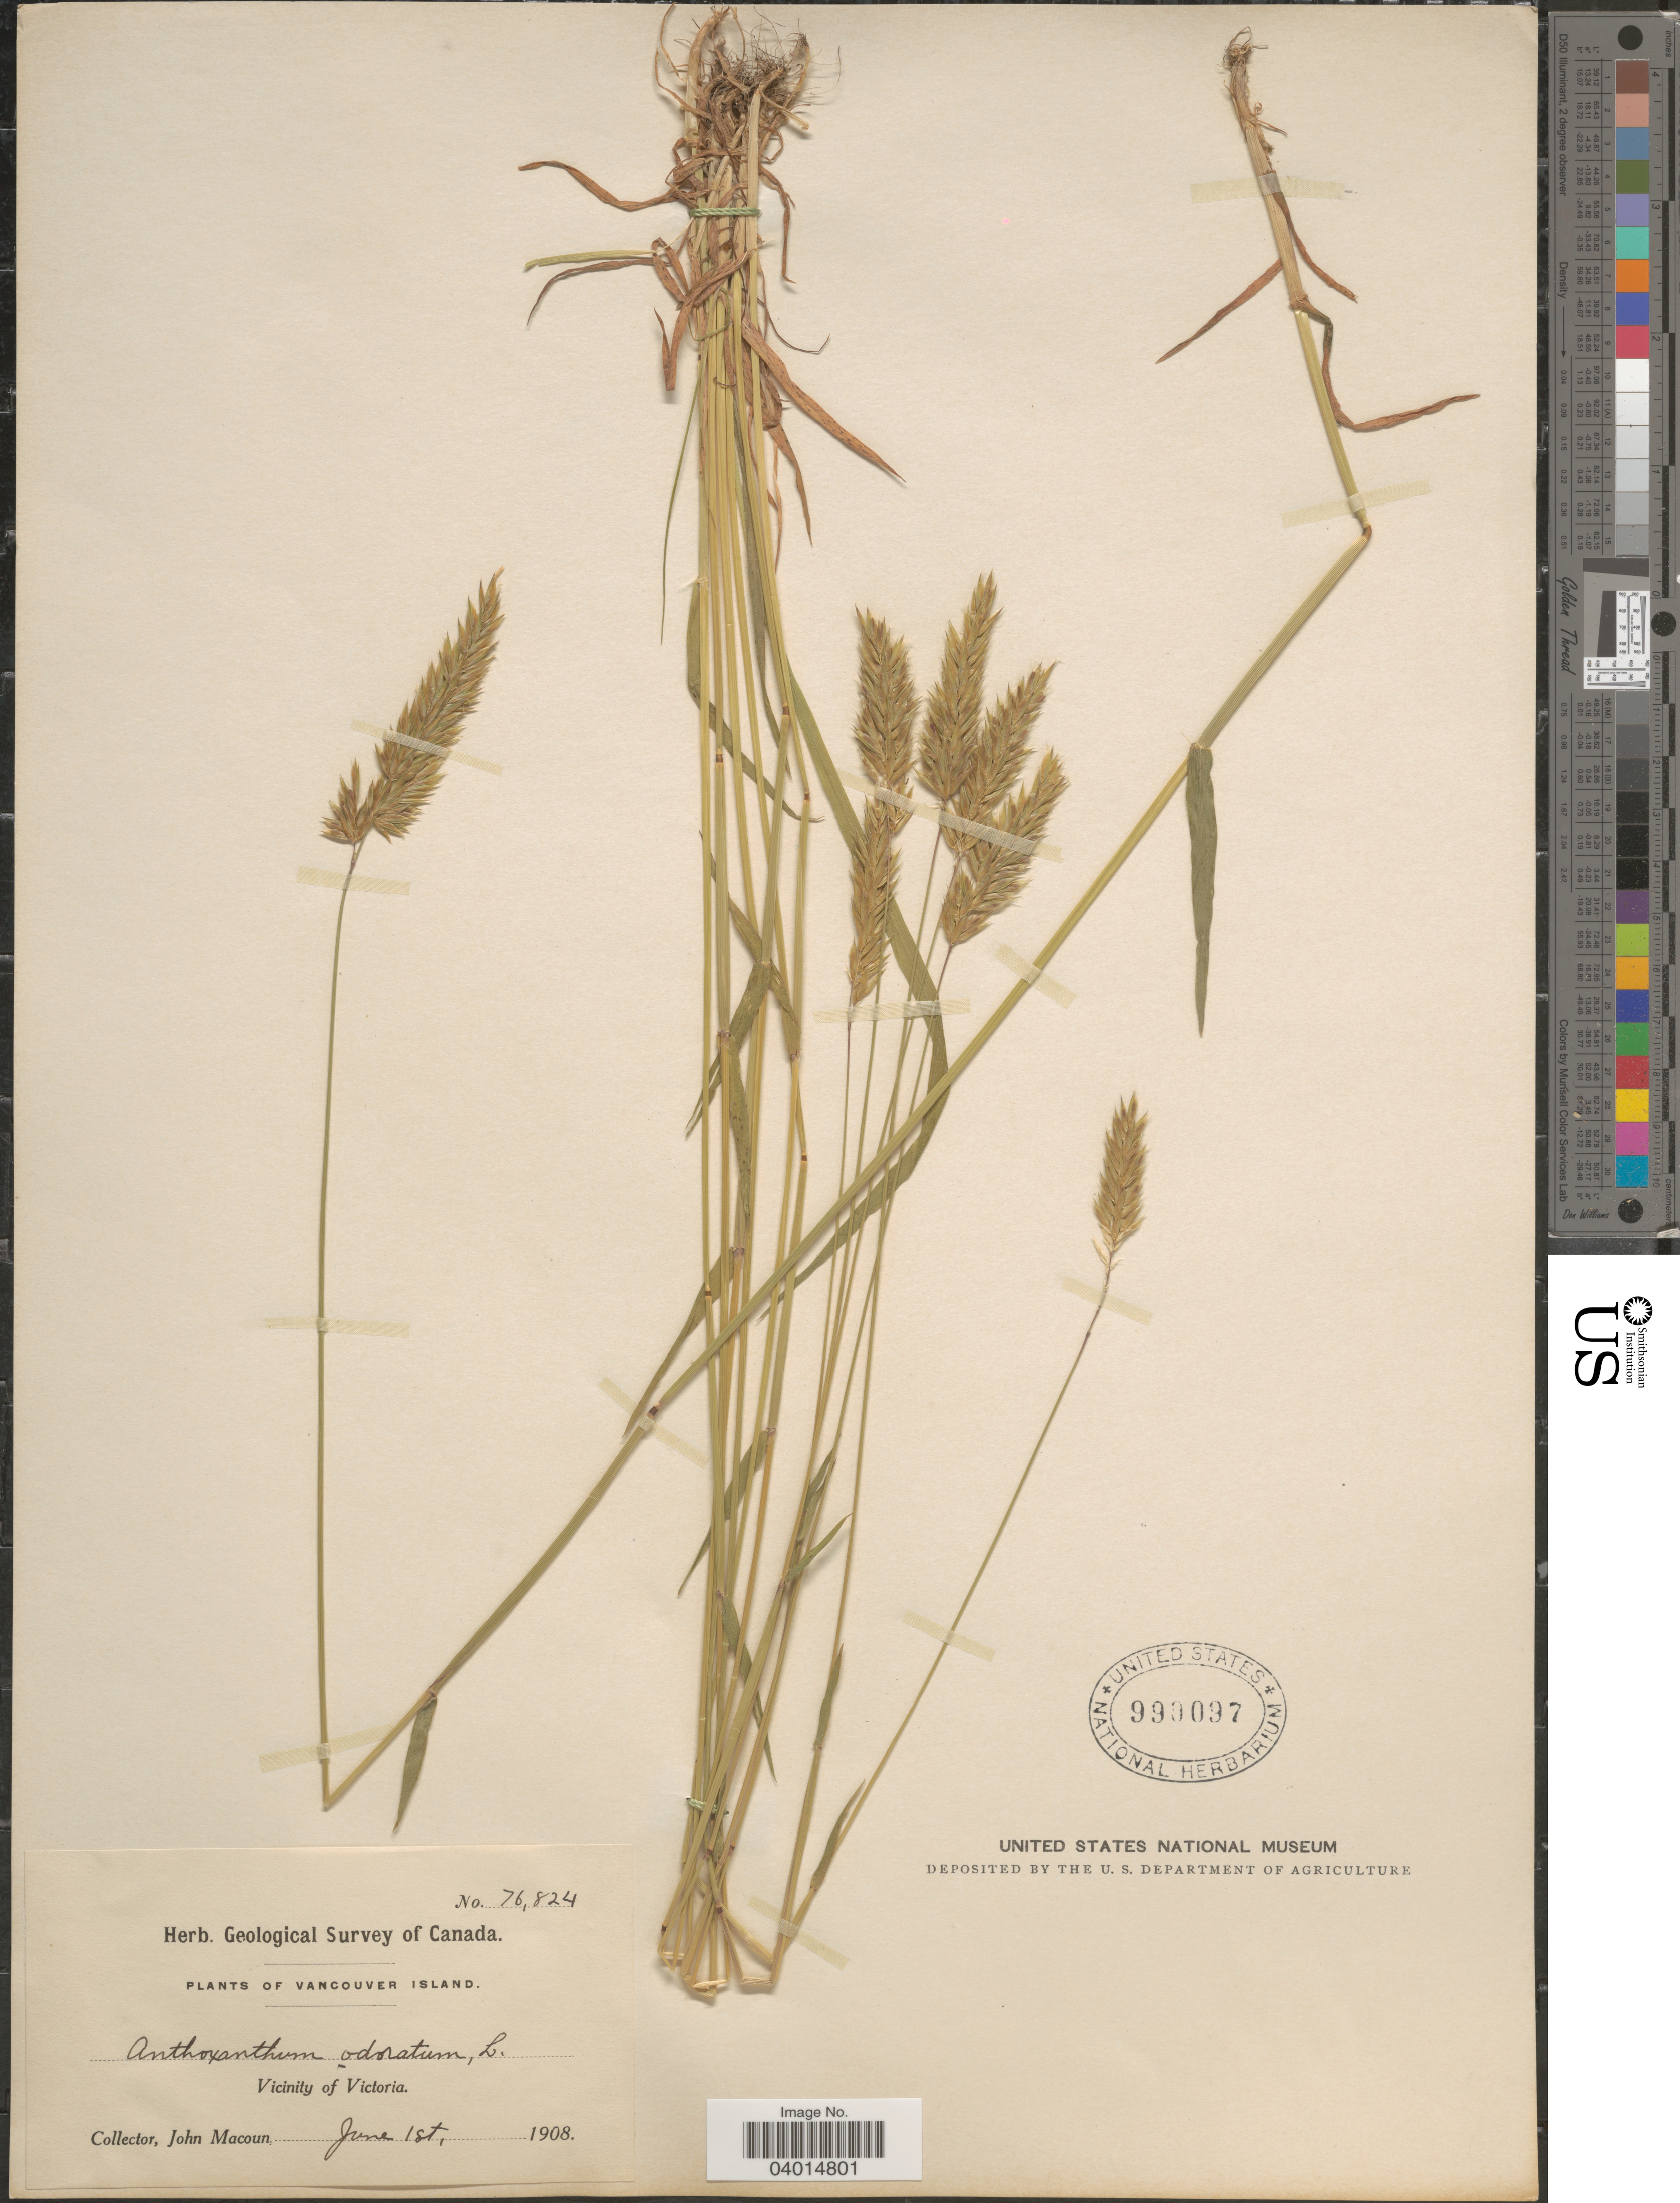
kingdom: Plantae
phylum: Tracheophyta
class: Liliopsida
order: Poales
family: Poaceae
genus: Anthoxanthum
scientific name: Anthoxanthum odoratum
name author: L.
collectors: J. Macoun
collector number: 76824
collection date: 1908-06-01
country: Canada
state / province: British Columbia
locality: Vancouver Island. Vicinity of Victoria.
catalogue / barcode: US 990097